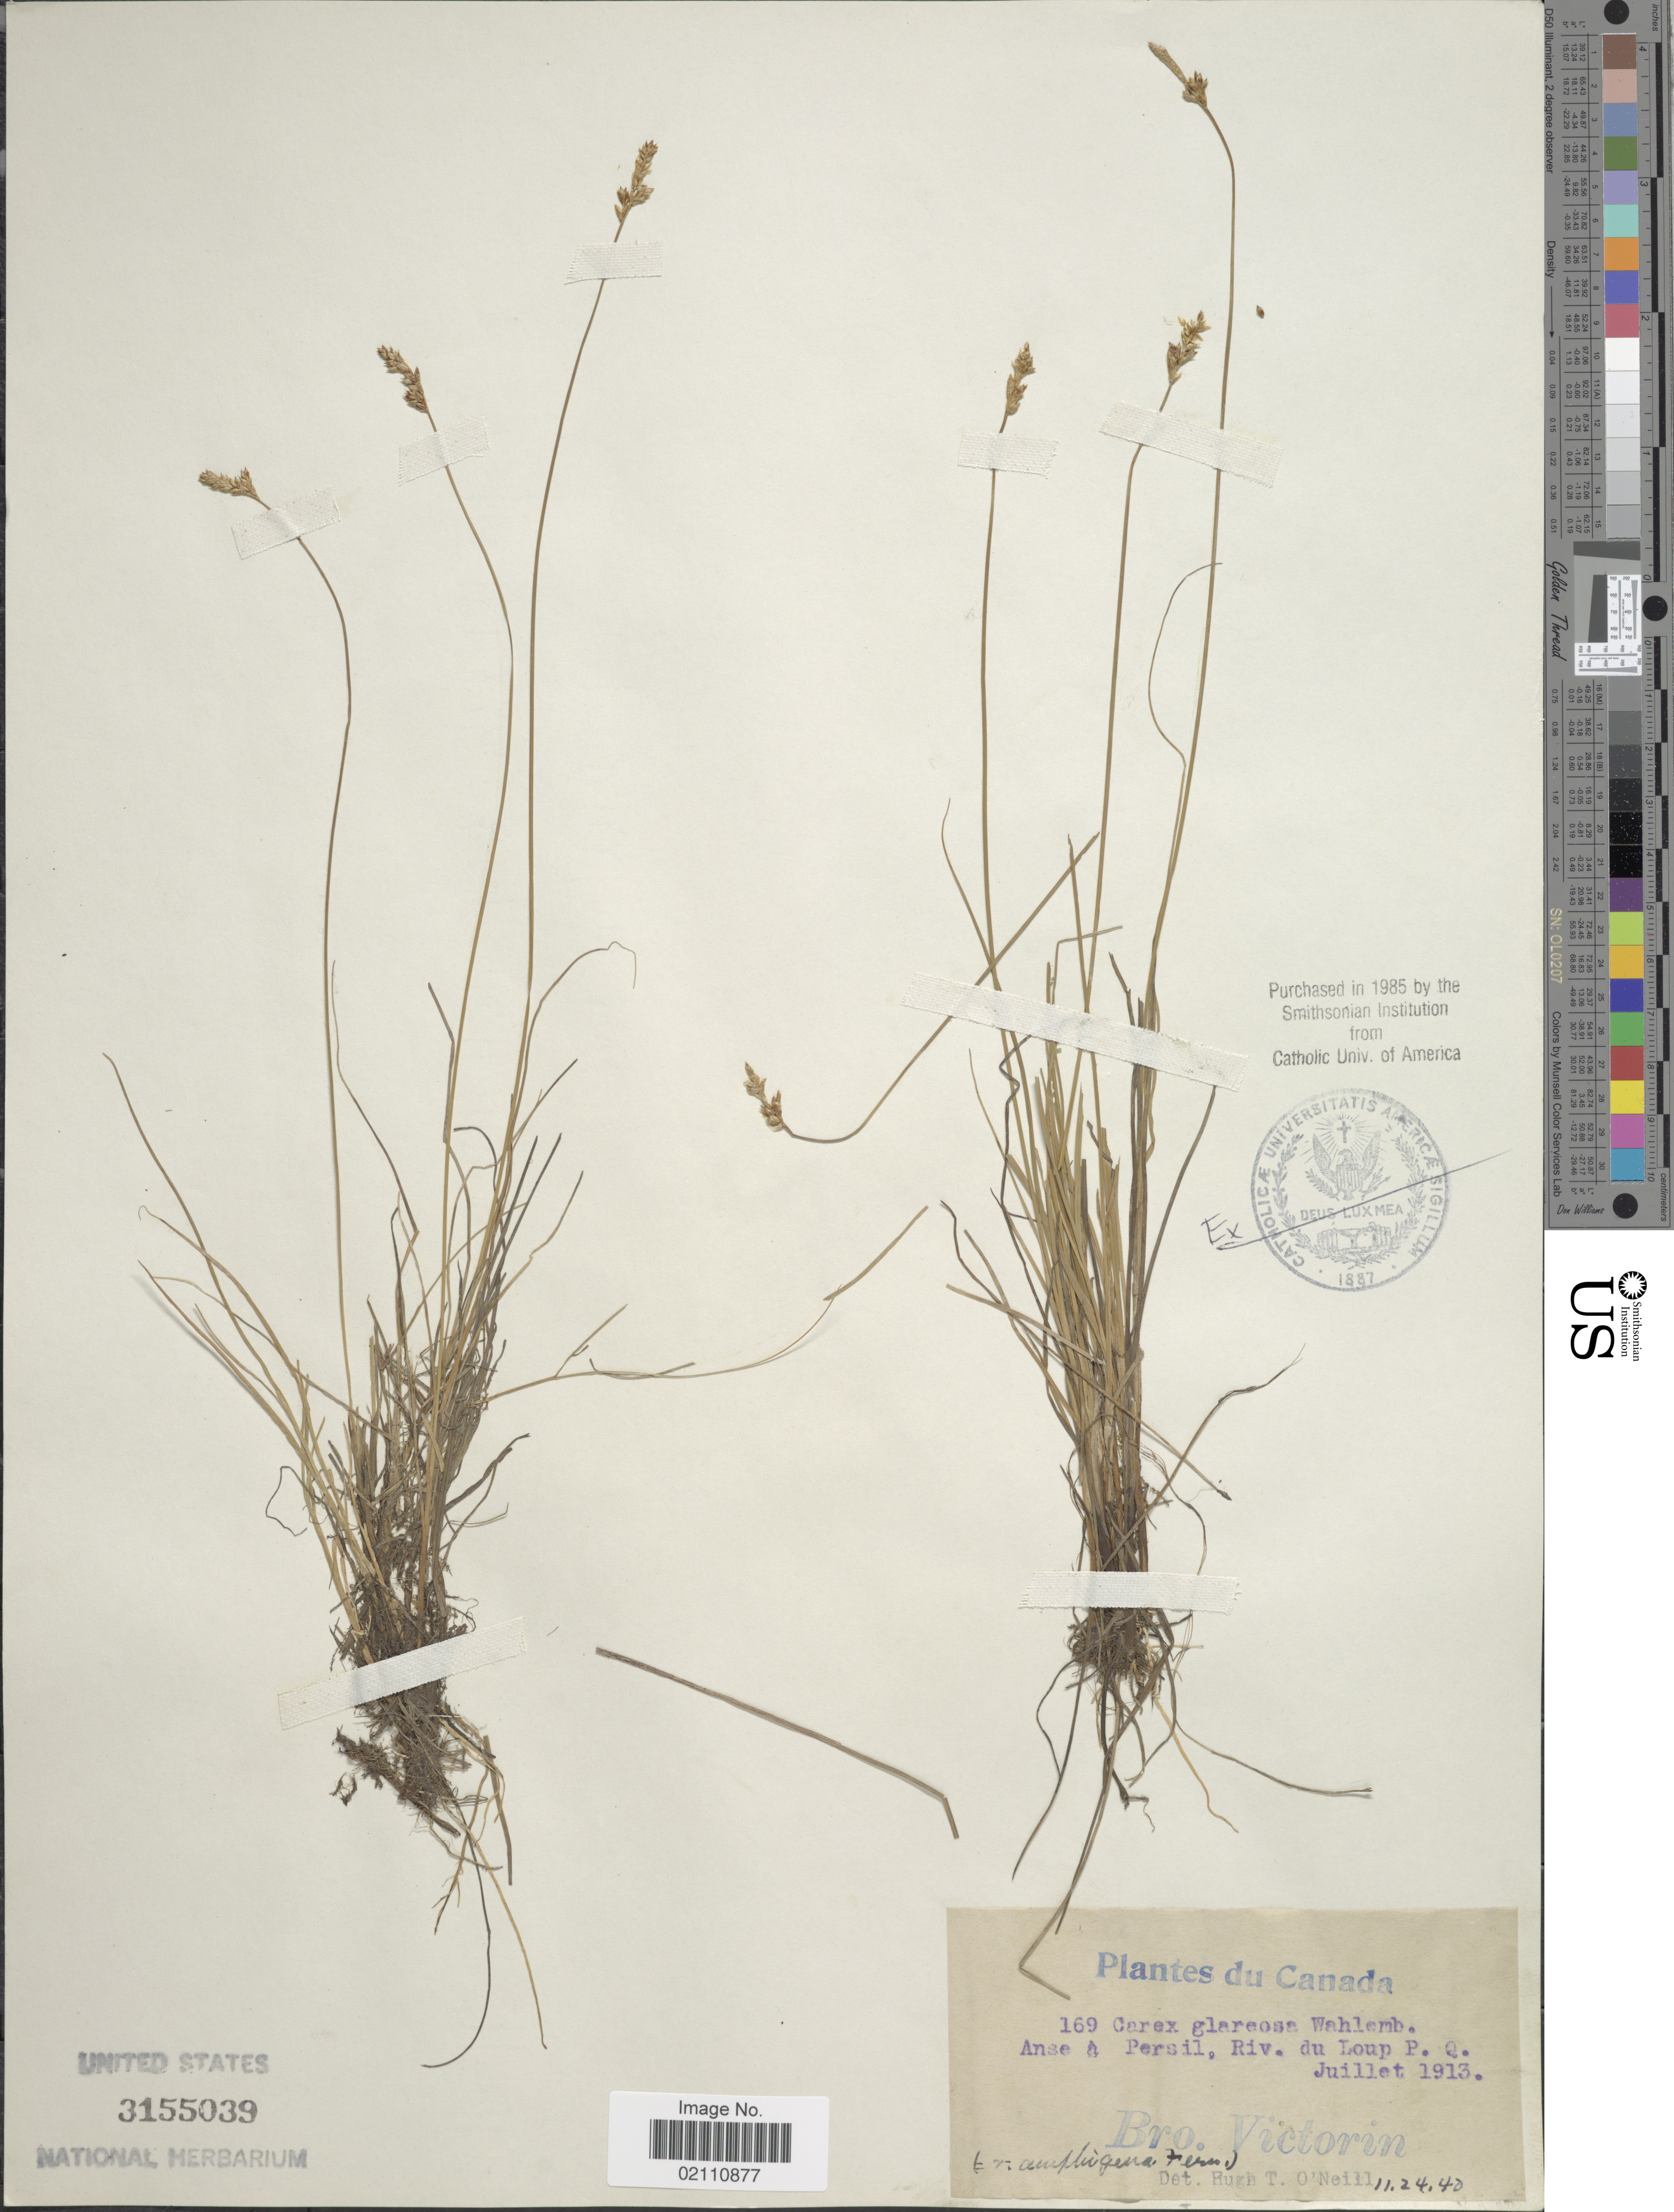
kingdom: Plantae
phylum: Tracheophyta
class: Liliopsida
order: Poales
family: Cyperaceae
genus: Carex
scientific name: Carex glareosa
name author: Schkuhr ex Wahlenb.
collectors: B. Victorin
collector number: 169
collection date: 1913-07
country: Canada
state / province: Quebec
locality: Anse a Persuil, Riv. du Loup, P. Q.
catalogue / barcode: US 3155039